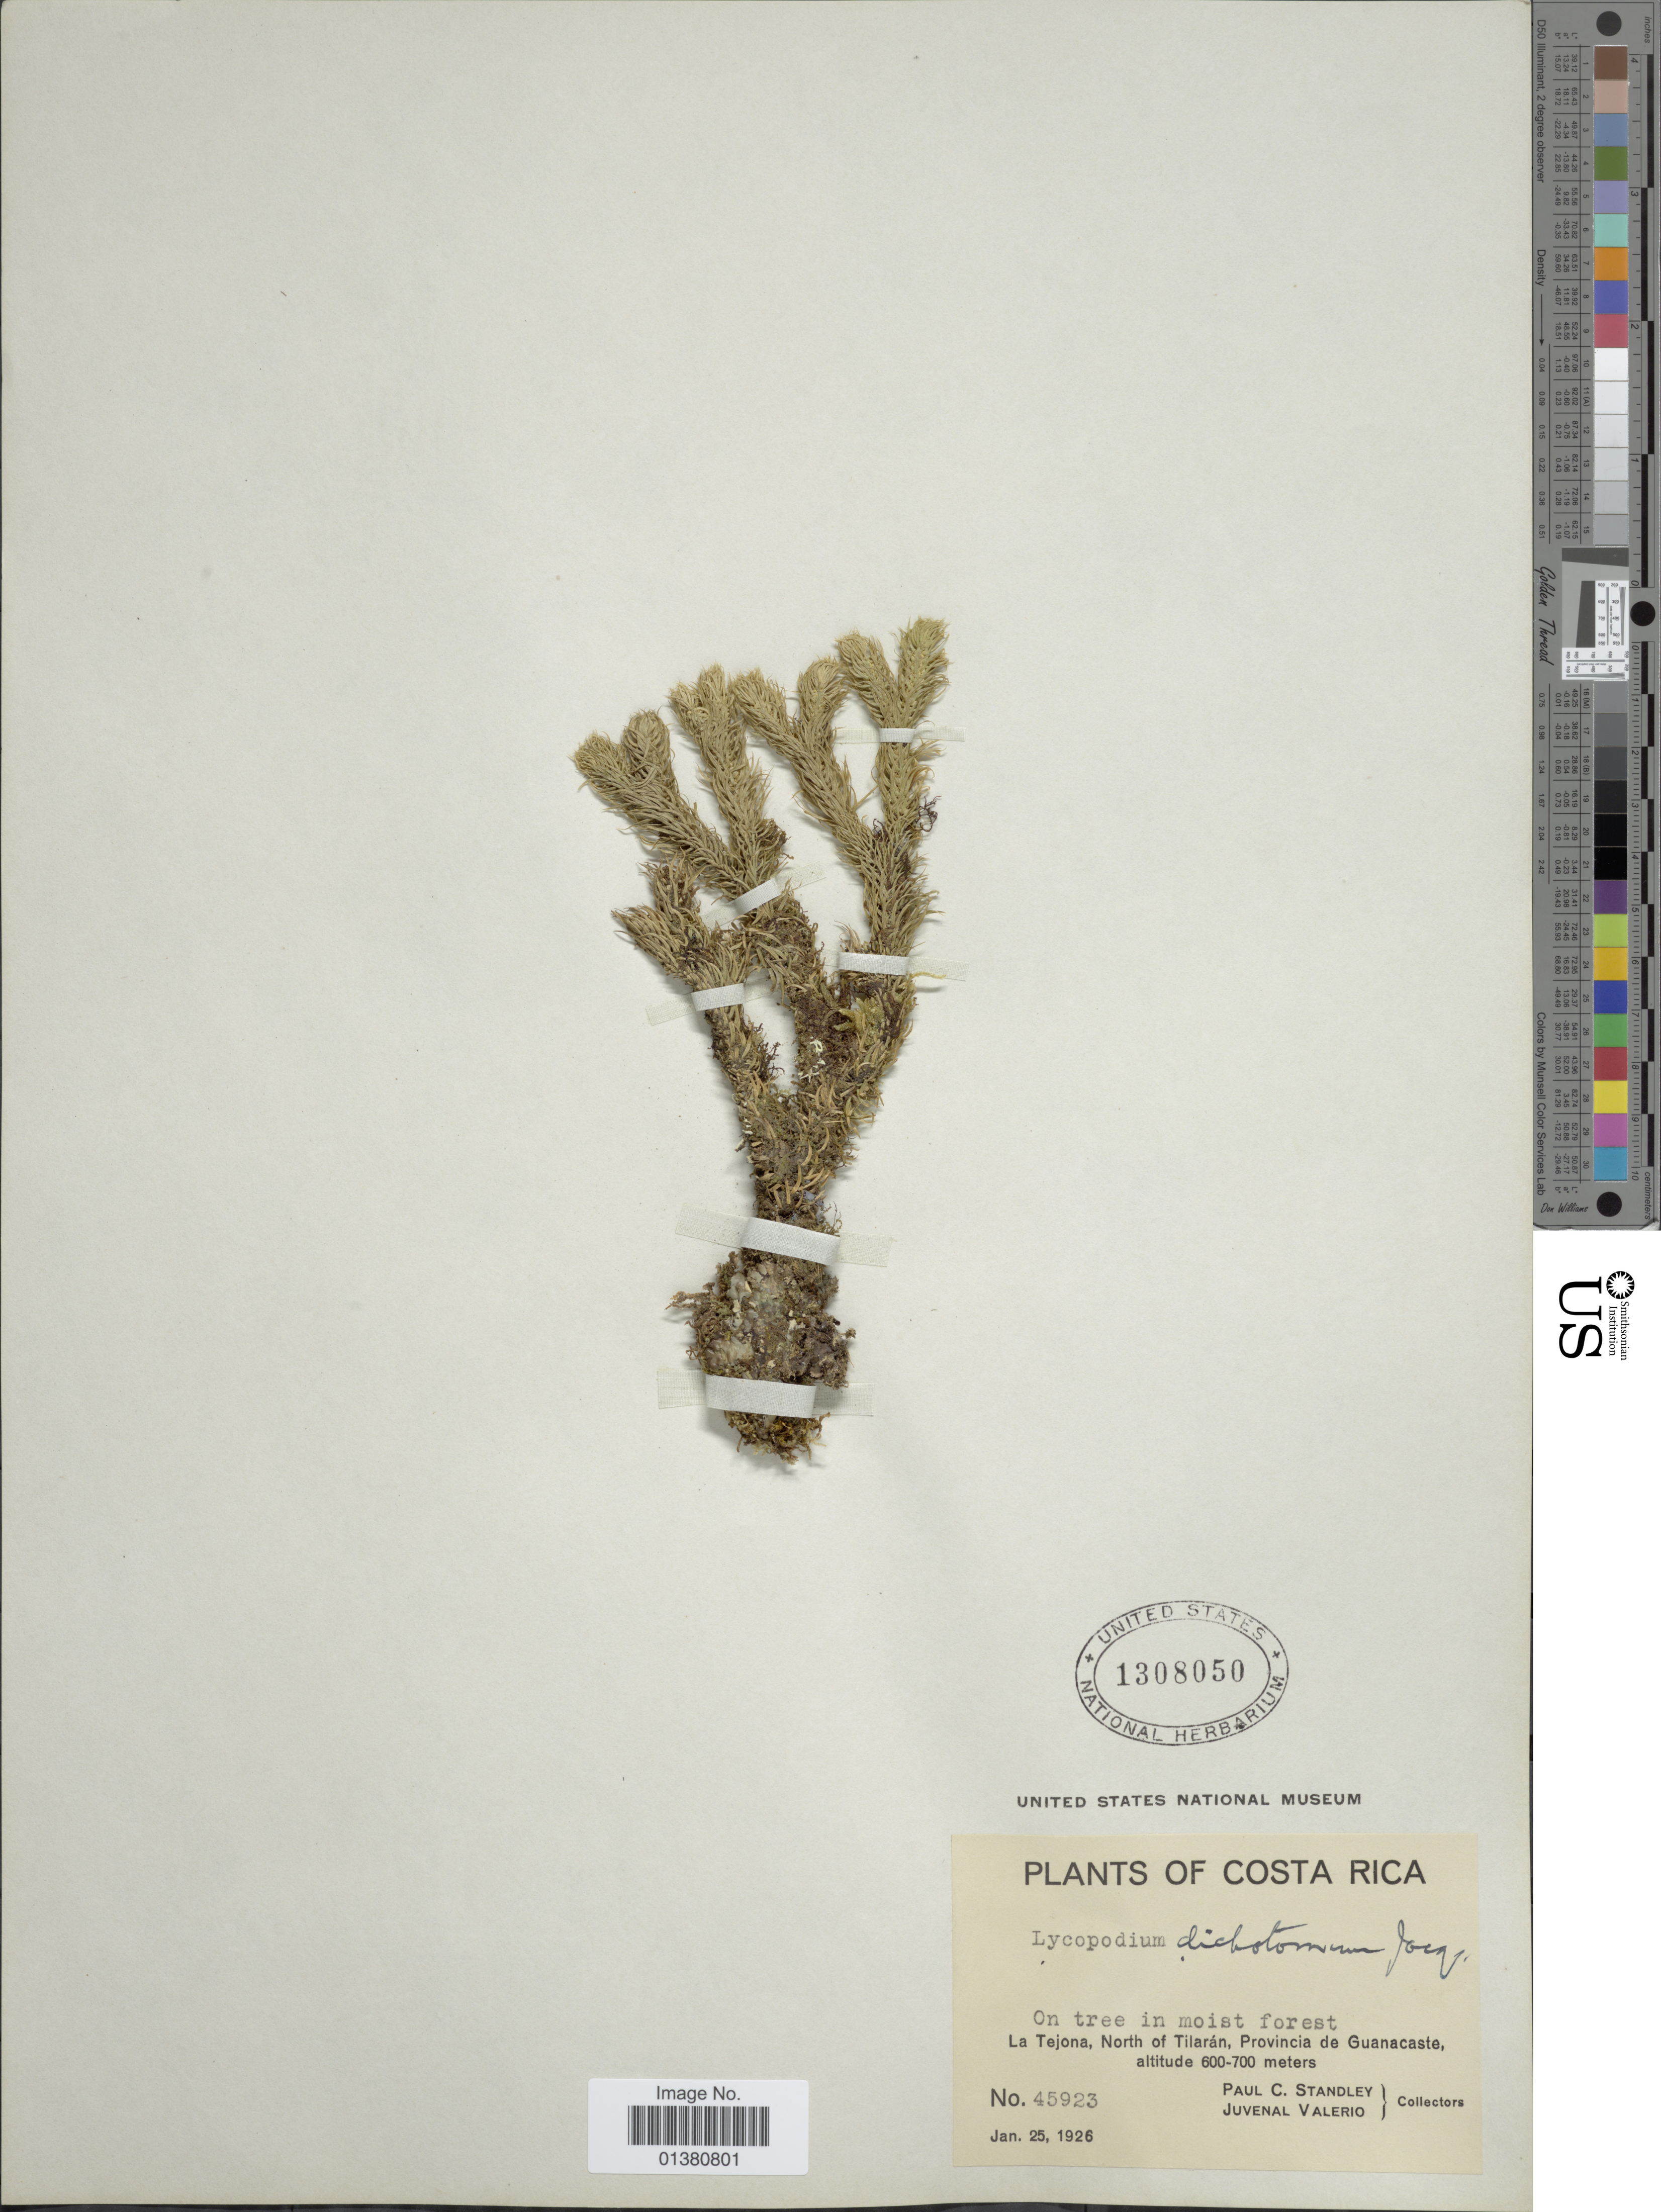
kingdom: Plantae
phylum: Tracheophyta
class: Lycopodiopsida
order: Lycopodiales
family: Lycopodiaceae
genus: Phlegmariurus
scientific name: Phlegmariurus dichotomus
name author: (Jacq.) W.H. Wagner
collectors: P. C. Standley & J. Valerio R.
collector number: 45923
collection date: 1926-01-25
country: Costa Rica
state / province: Guanacaste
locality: La Tejona, North of Tilará, Provincia de Guanacaste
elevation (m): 600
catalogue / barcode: US 1308050